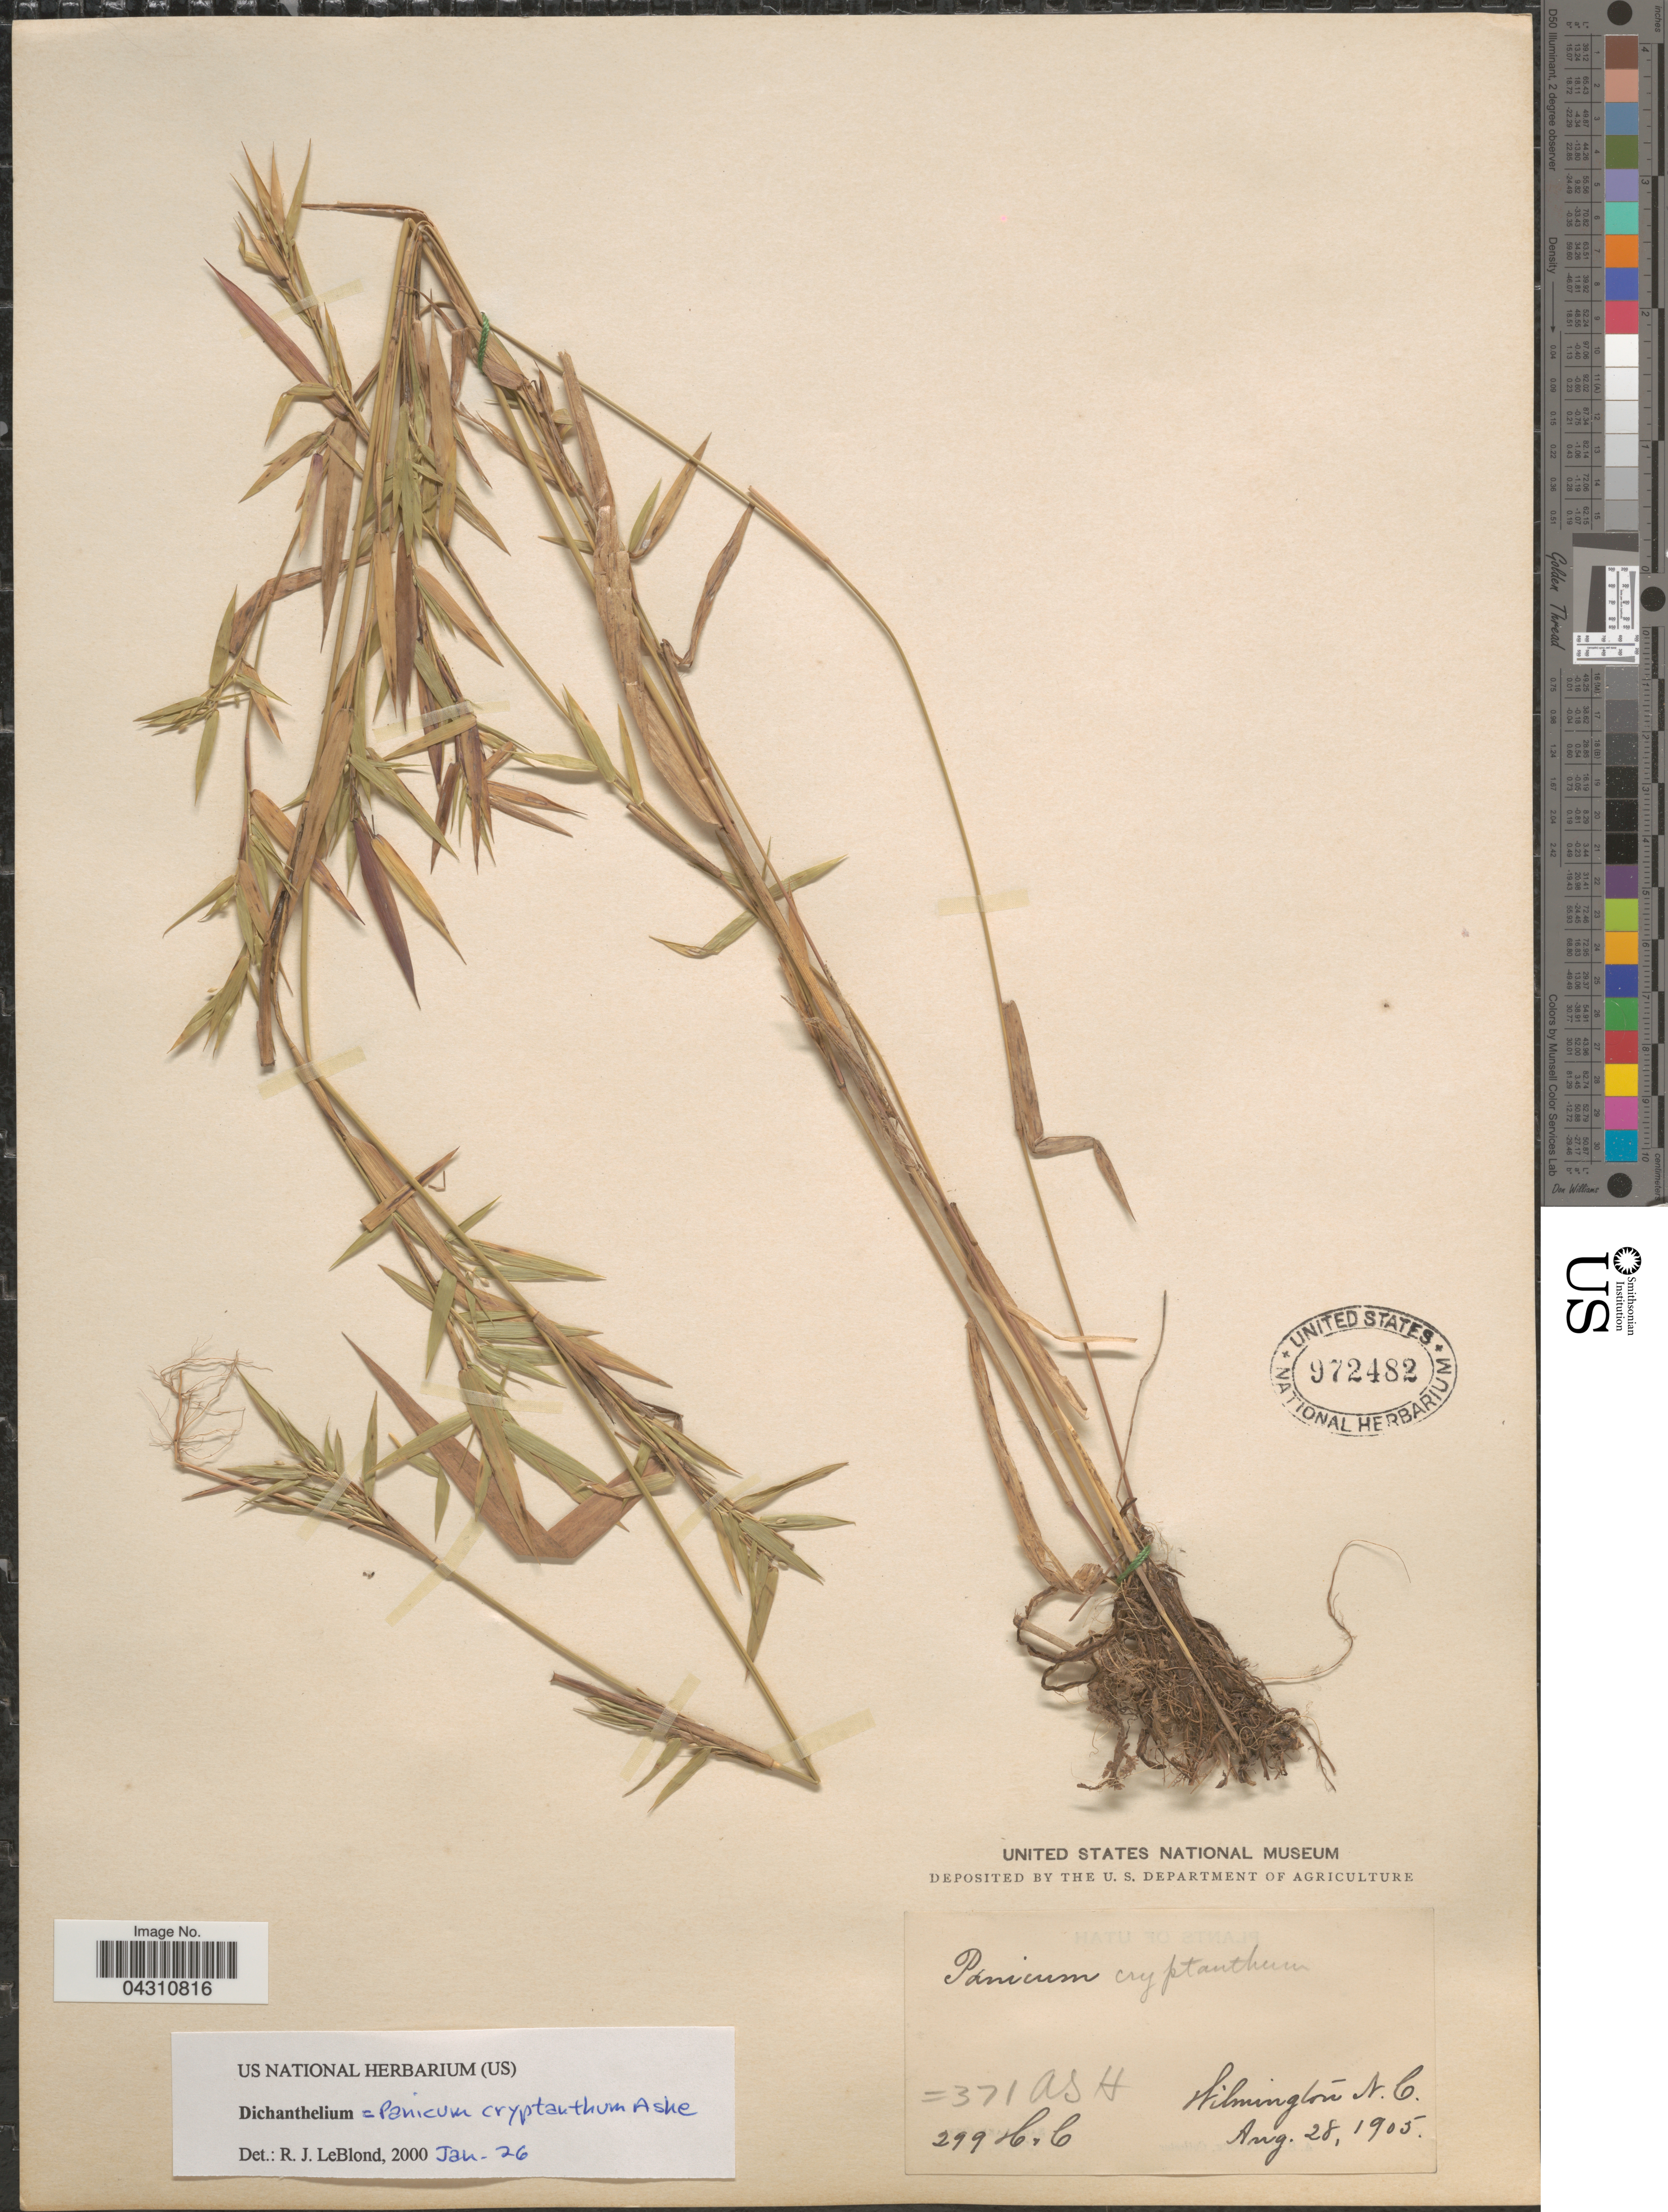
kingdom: Plantae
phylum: Tracheophyta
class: Liliopsida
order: Poales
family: Poaceae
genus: Dichanthelium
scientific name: Dichanthelium scabriusculum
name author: (Elliott) Gould & C.A. Clark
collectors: A. H. & A. C.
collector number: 371/299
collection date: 1905-08-28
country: United States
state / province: North Carolina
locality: Wilmington.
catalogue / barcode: US 972482